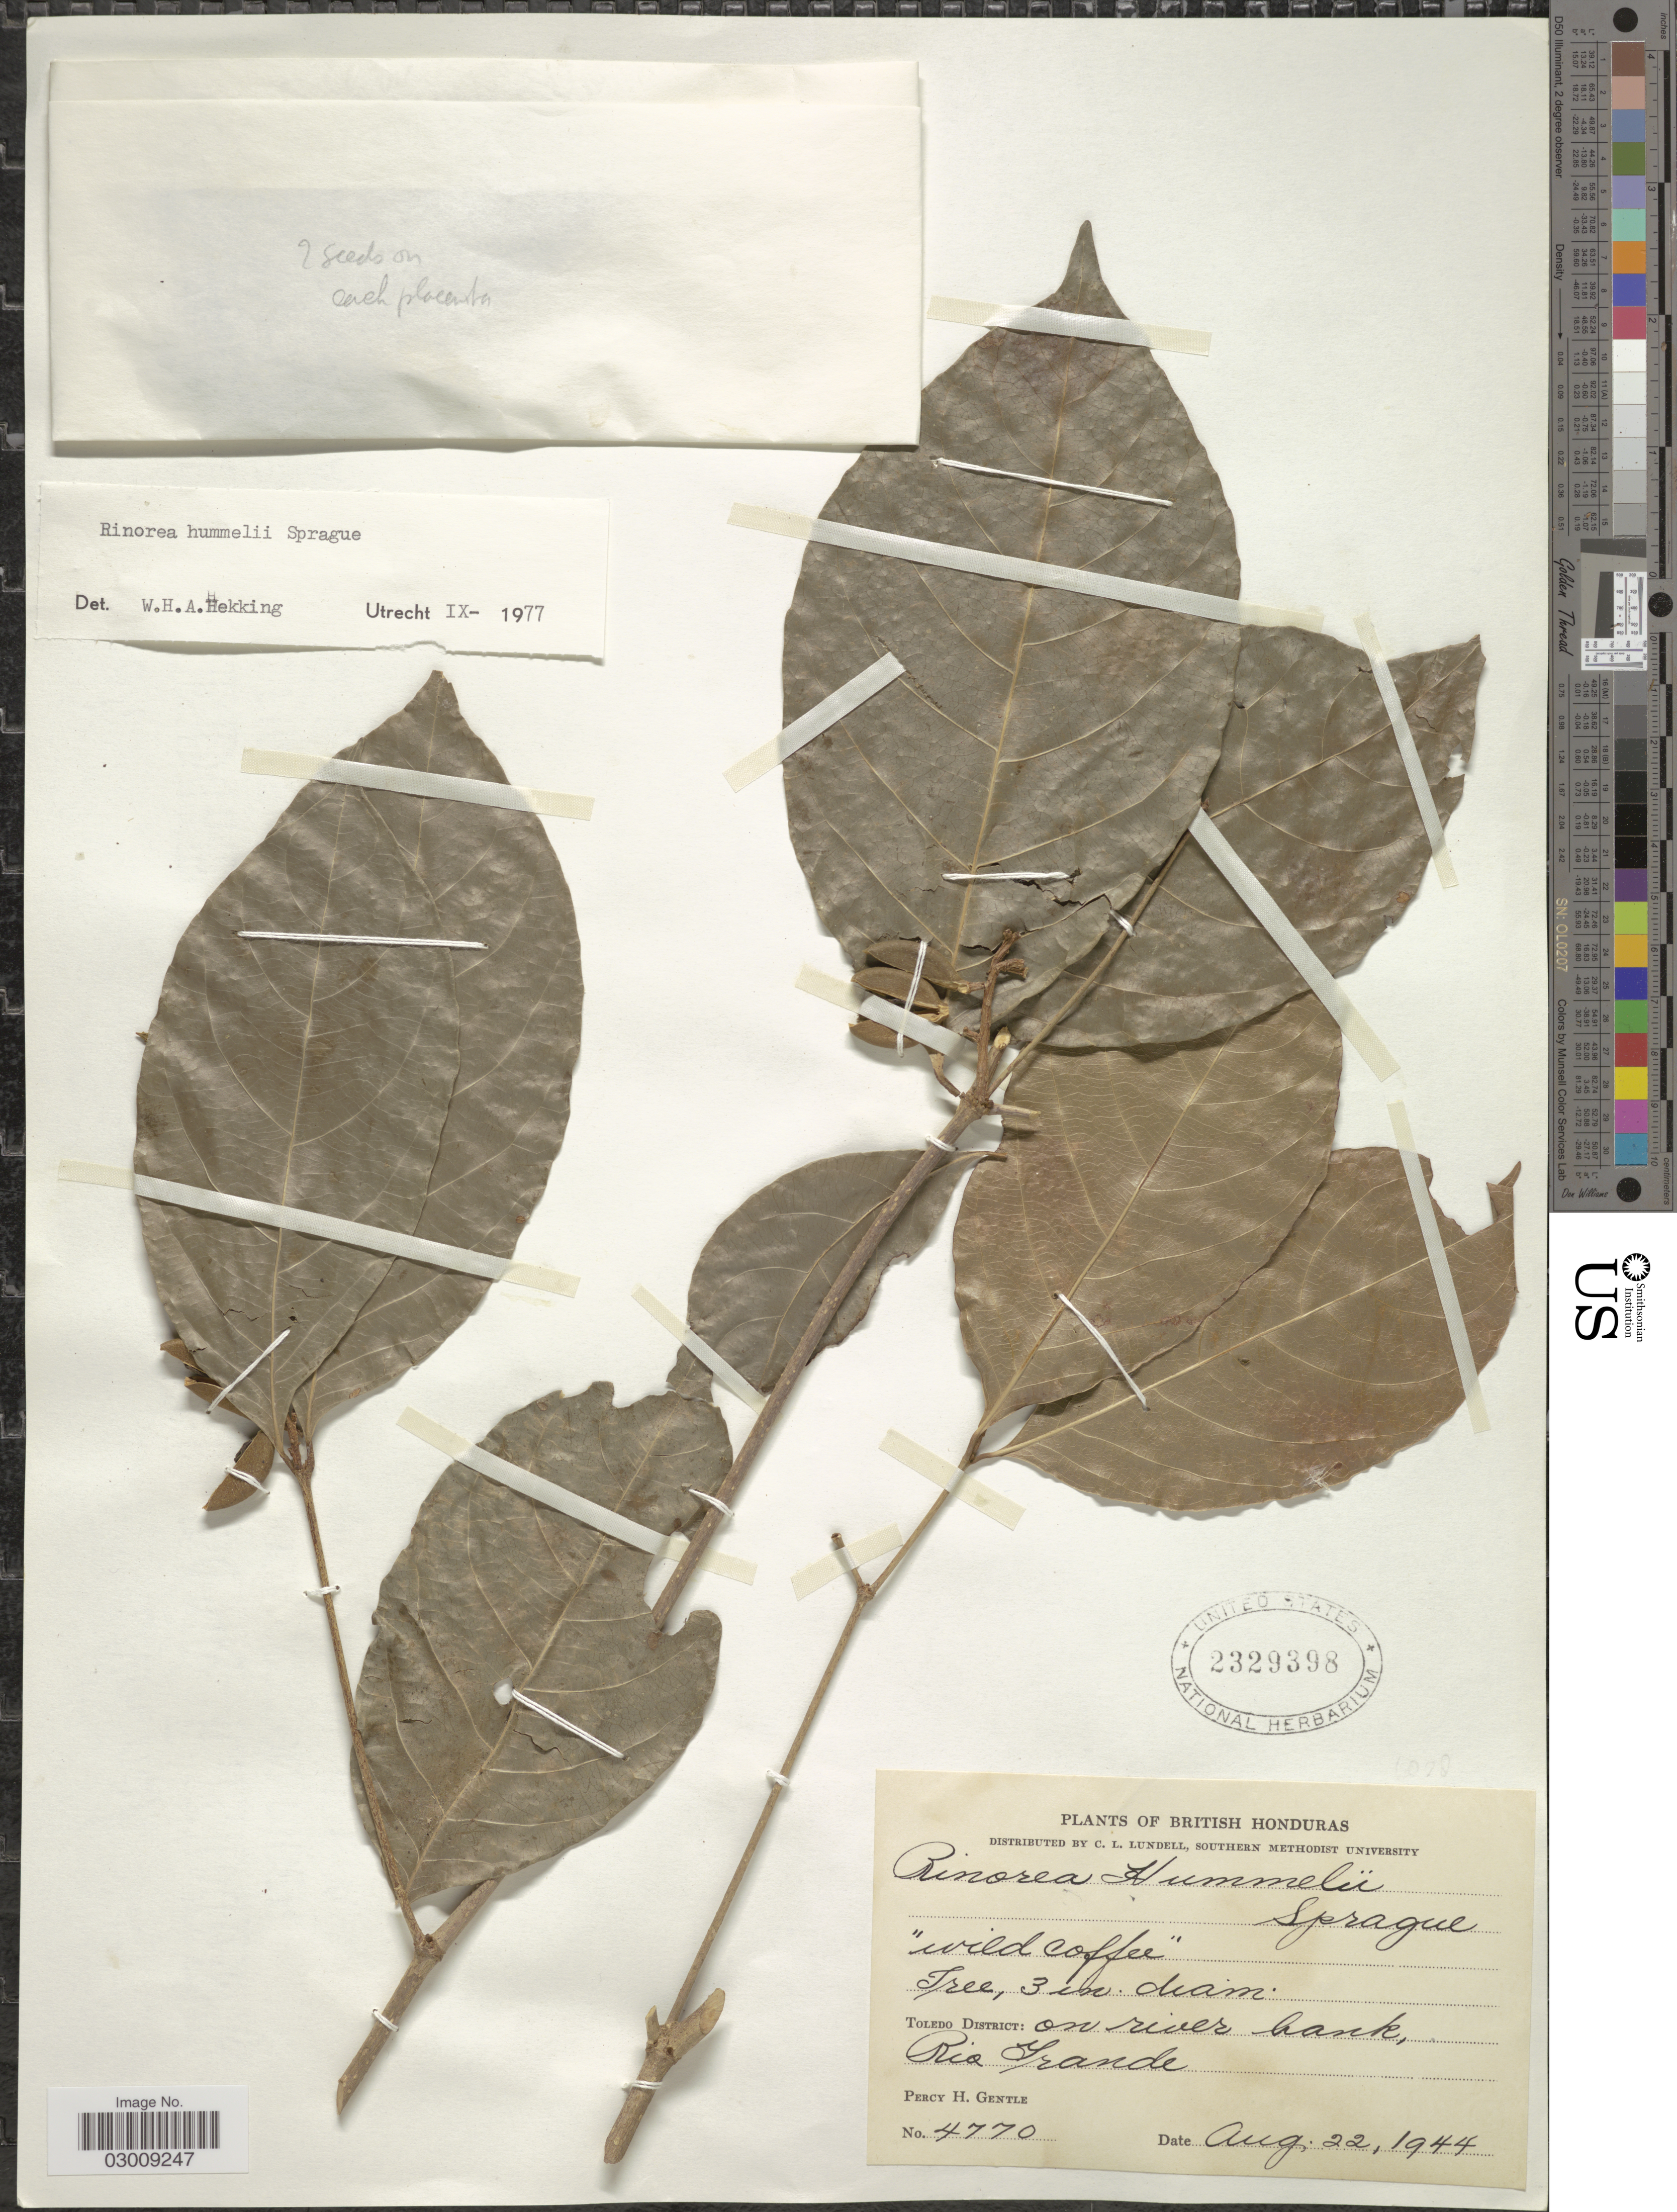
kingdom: Plantae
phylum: Tracheophyta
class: Magnoliopsida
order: Malpighiales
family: Violaceae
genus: Rinorea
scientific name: Rinorea hummelii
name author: Sprague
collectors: P. H. Gentle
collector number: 4770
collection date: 1944-08-22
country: Belize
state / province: Toledo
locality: British Honduras. Toledo District: on river bank, Rio Grande.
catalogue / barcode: US 2329398